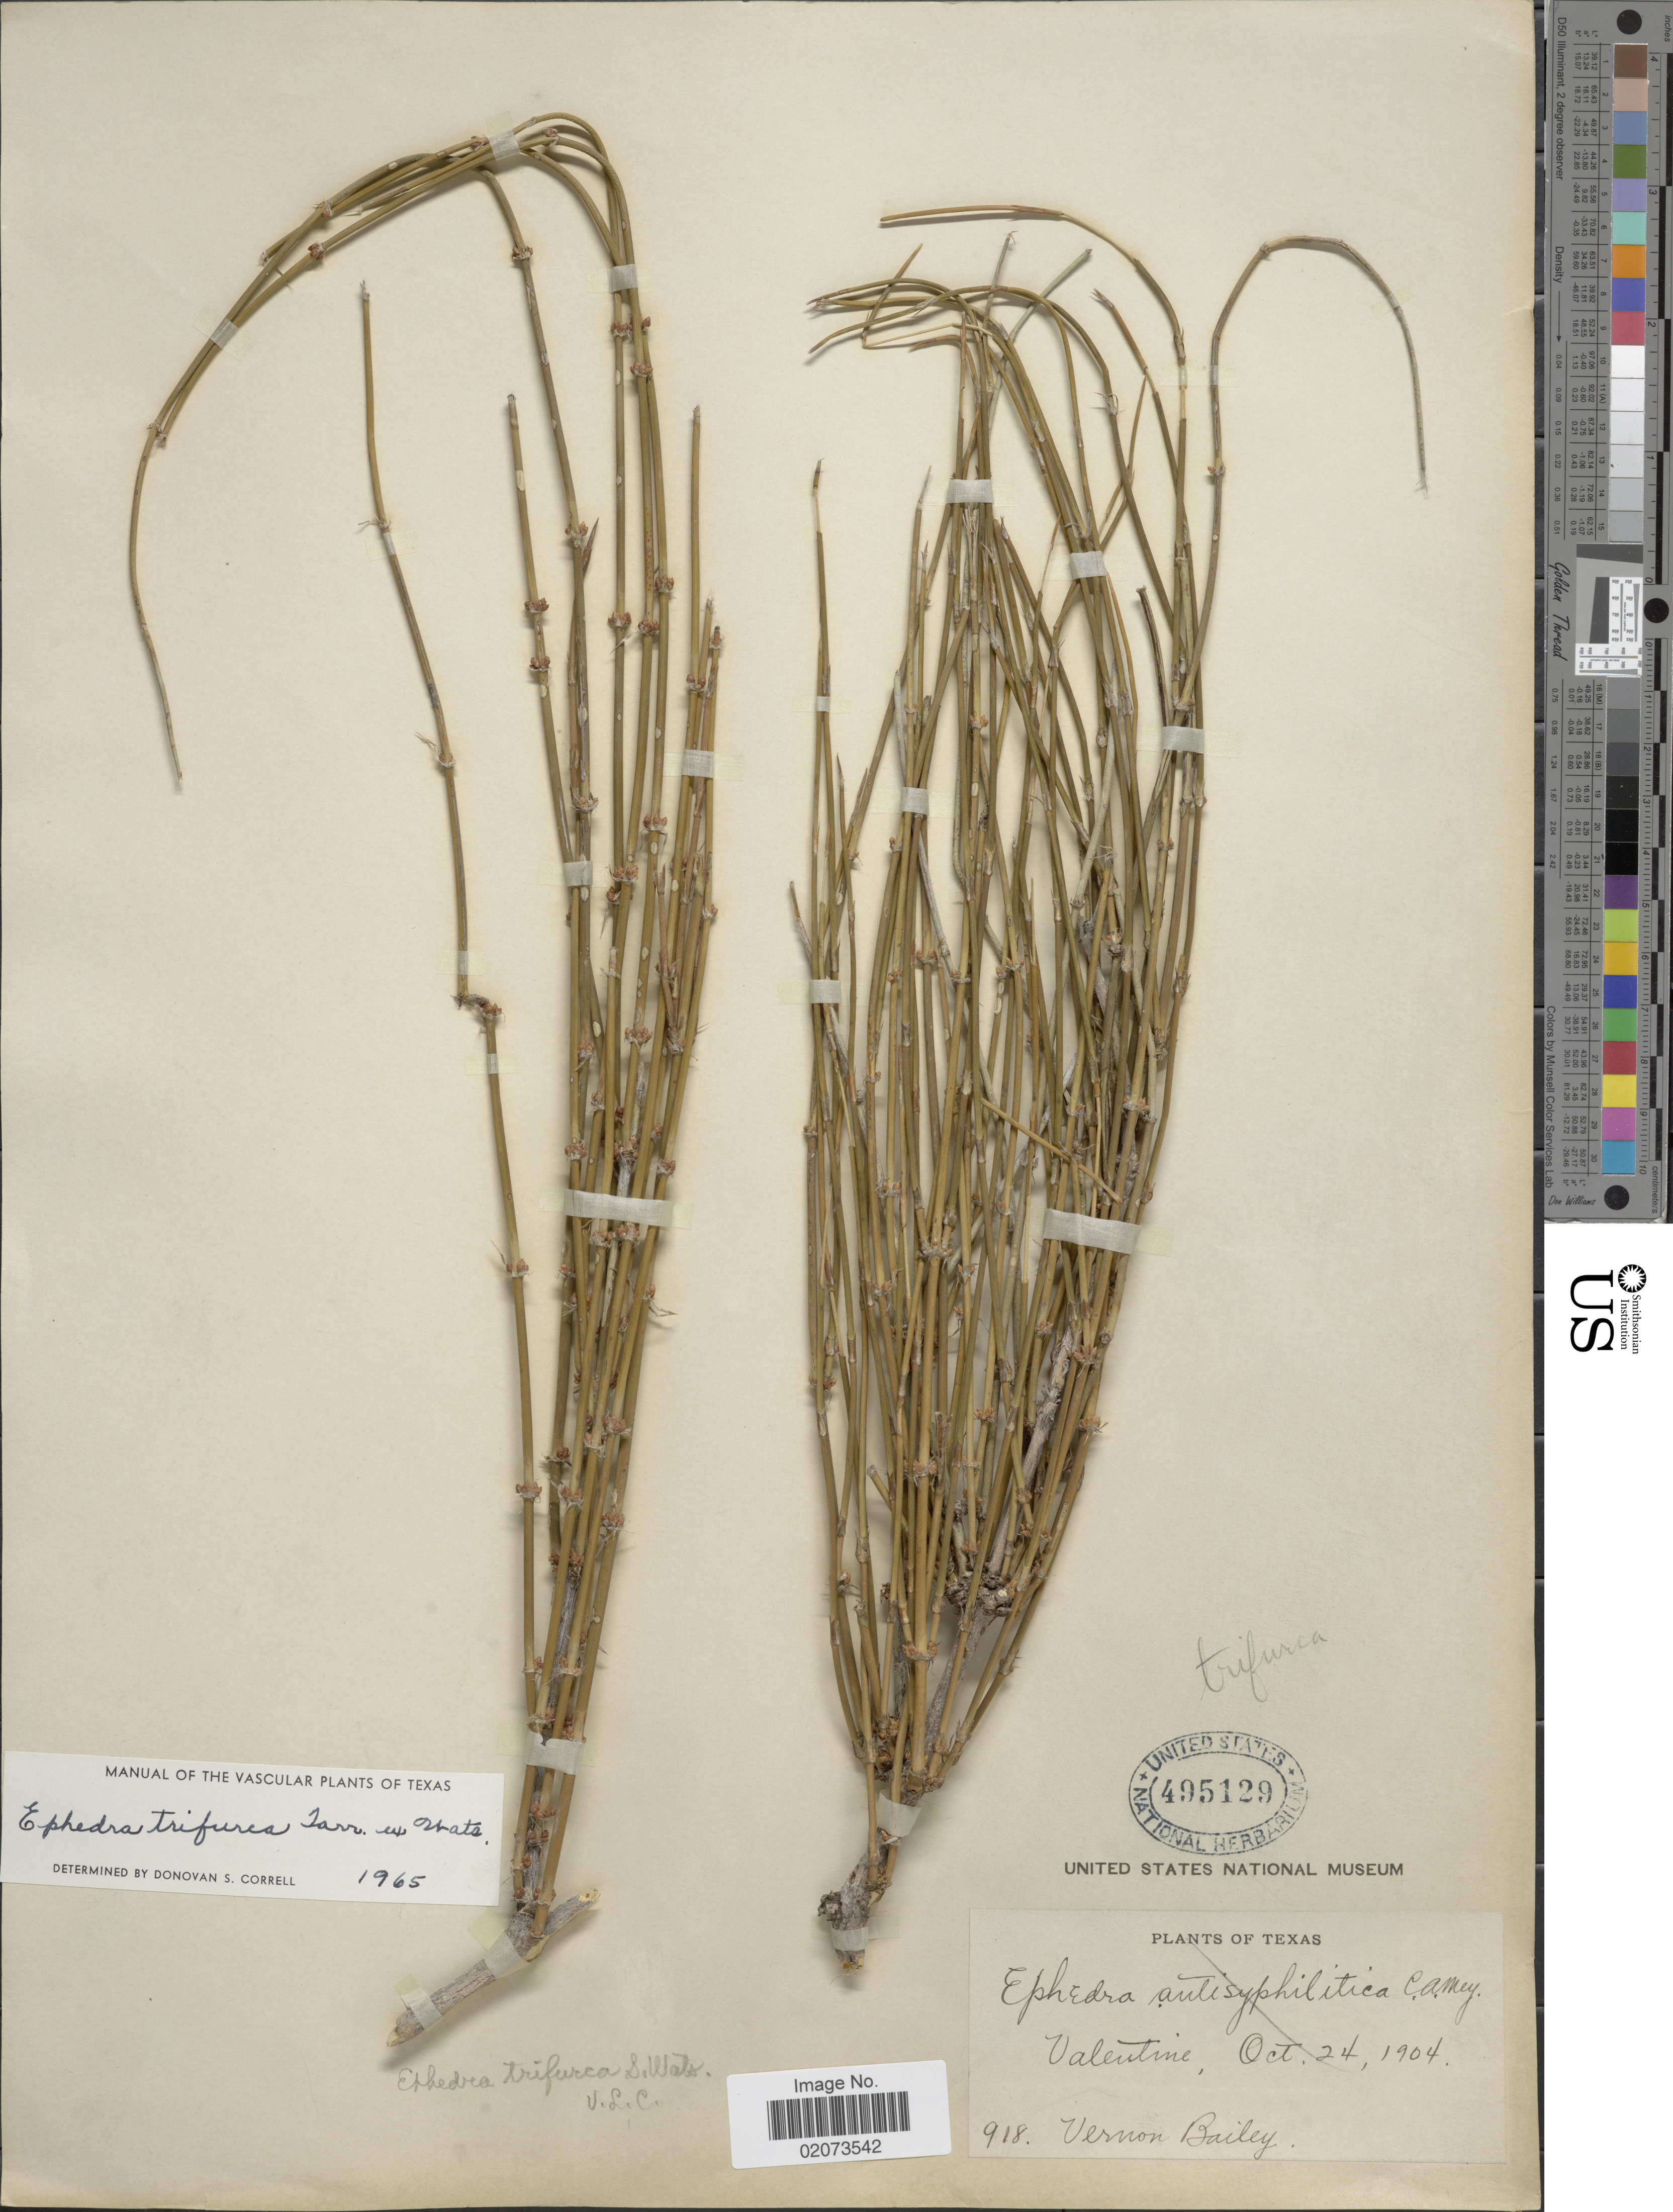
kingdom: Plantae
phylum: Tracheophyta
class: Gnetopsida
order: Ephedrales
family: Ephedraceae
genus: Ephedra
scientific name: Ephedra trifurca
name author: Torr. ex S. Watson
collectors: V. O. Bailey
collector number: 918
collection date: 1904-10-24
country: United States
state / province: Texas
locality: Valentine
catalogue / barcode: US 495129